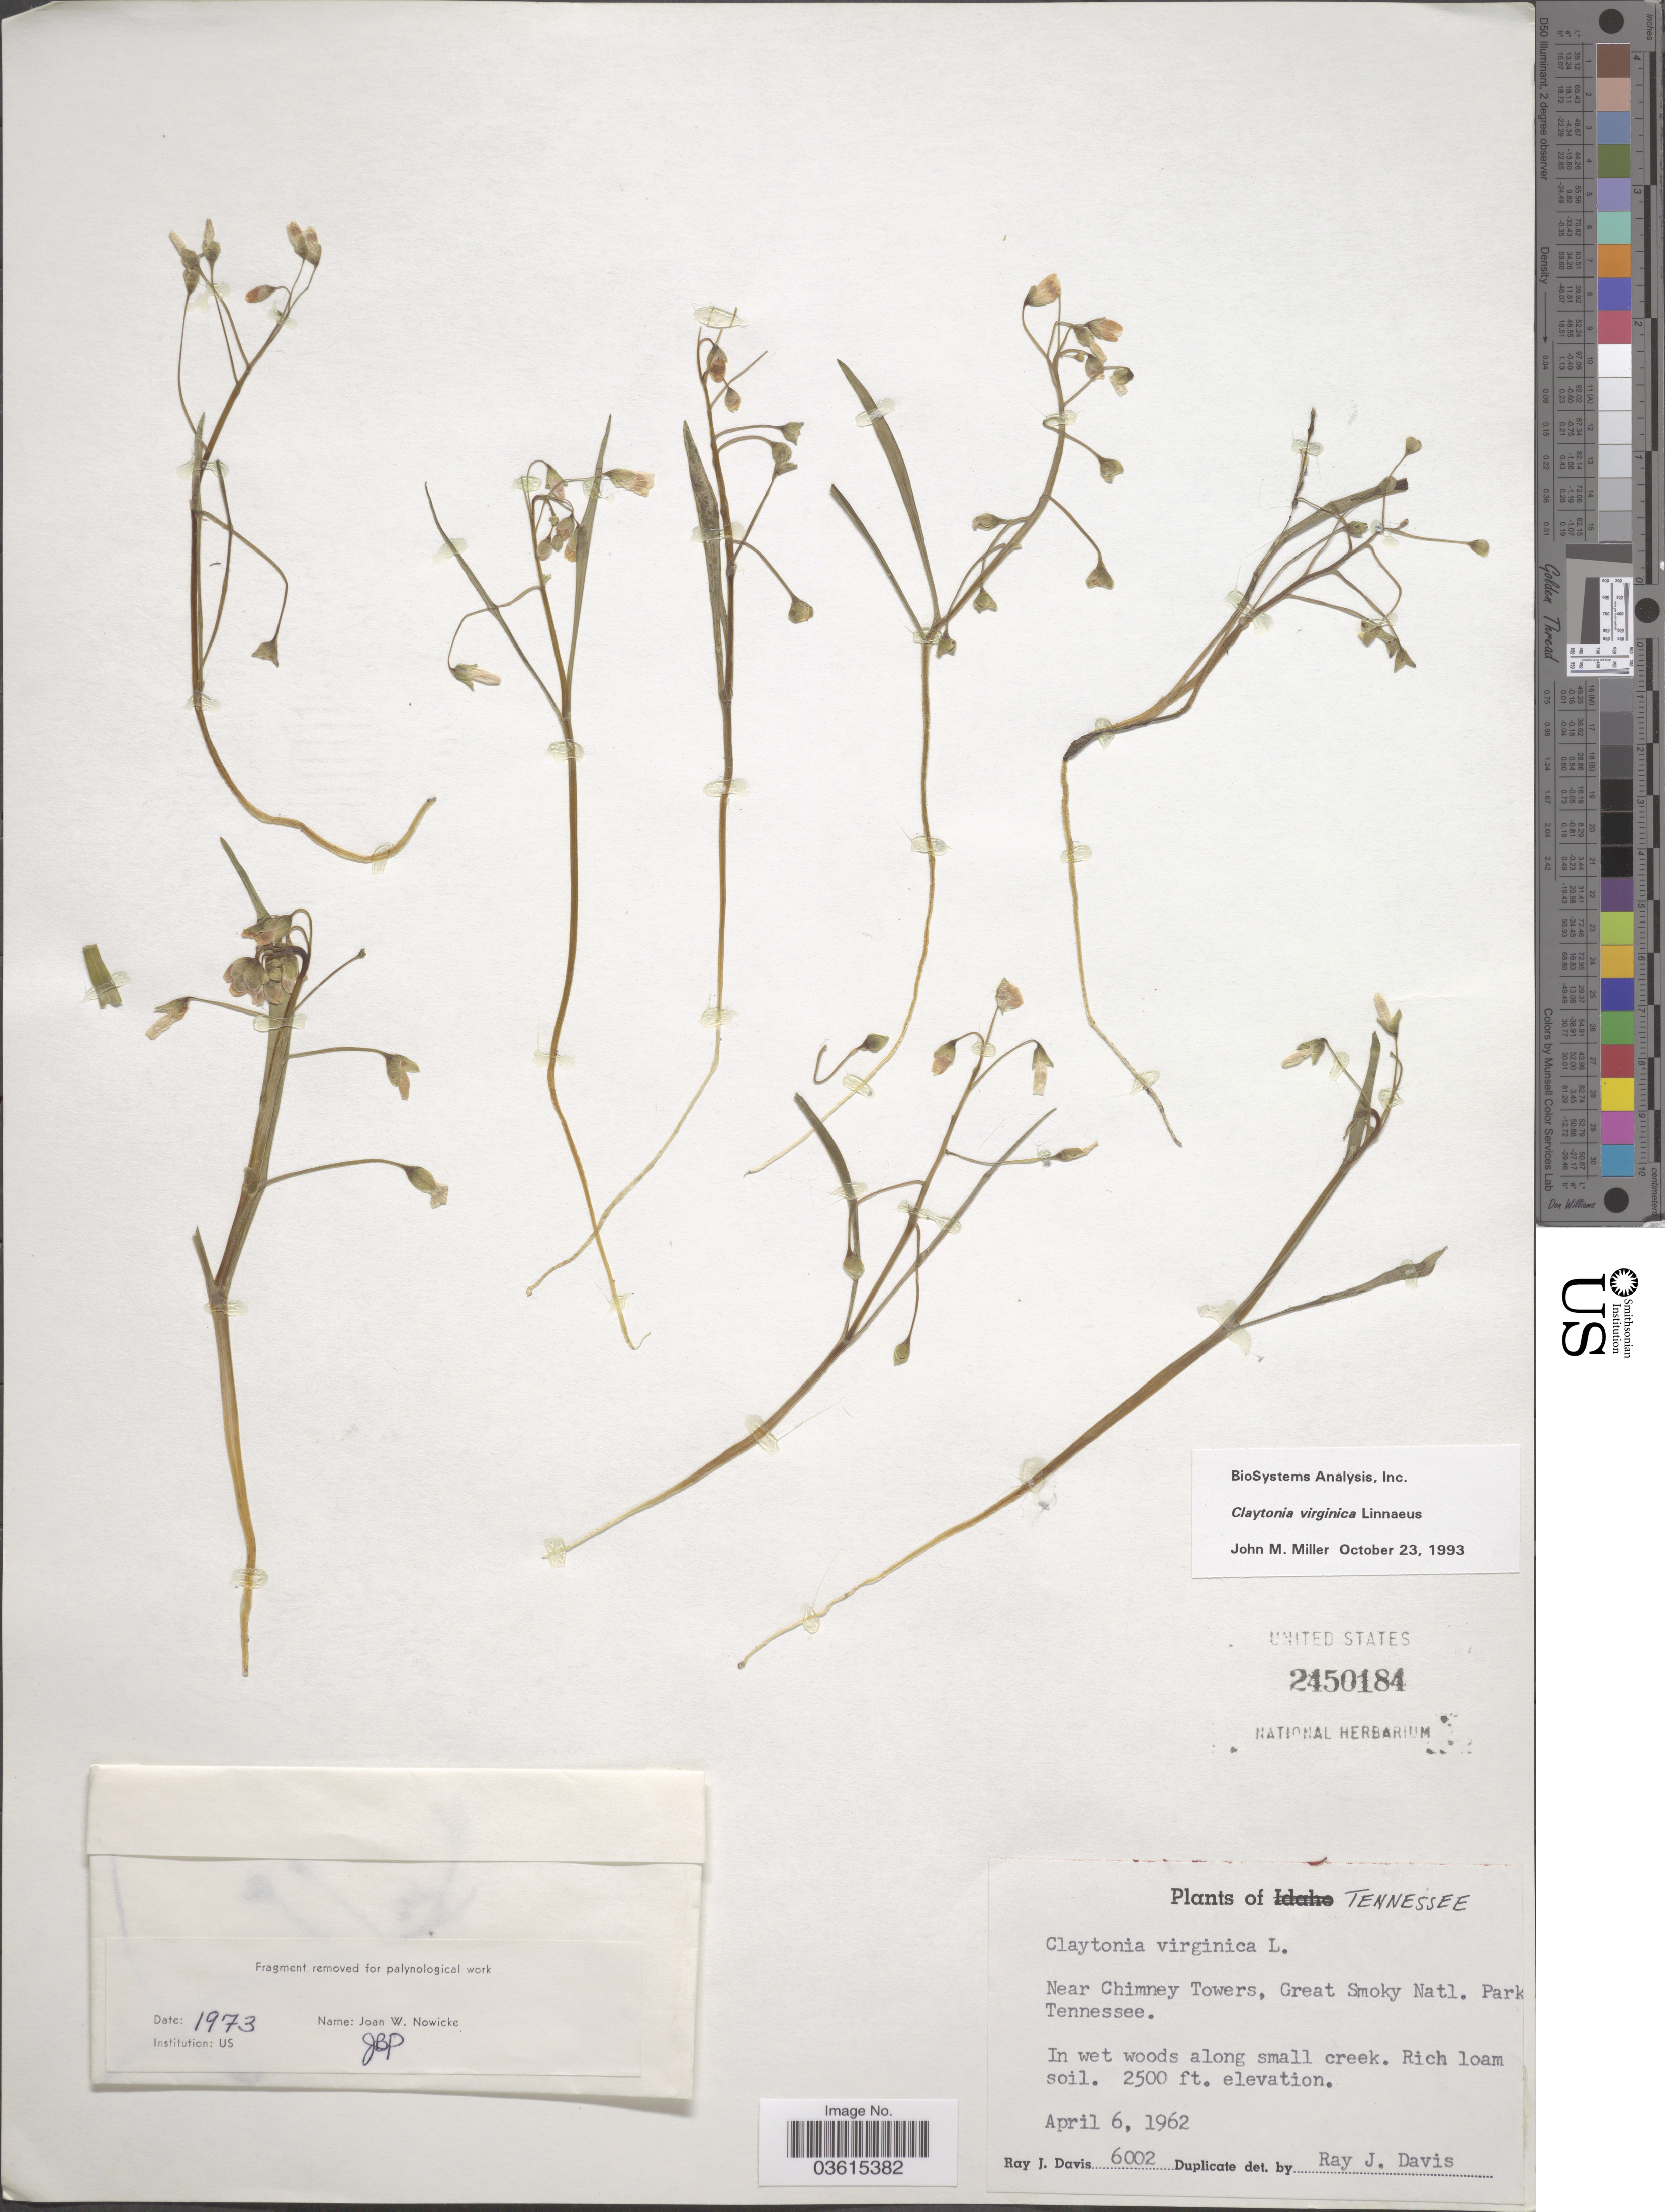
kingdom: Plantae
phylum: Tracheophyta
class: Magnoliopsida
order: Caryophyllales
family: Montiaceae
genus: Claytonia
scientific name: Claytonia virginica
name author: L.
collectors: R. Davis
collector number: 6002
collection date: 1962-04-06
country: United States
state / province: Tennessee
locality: Near Chimney Towers, Great Smoky Natl. Park Tennessee.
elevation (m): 762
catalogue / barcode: US 2450184